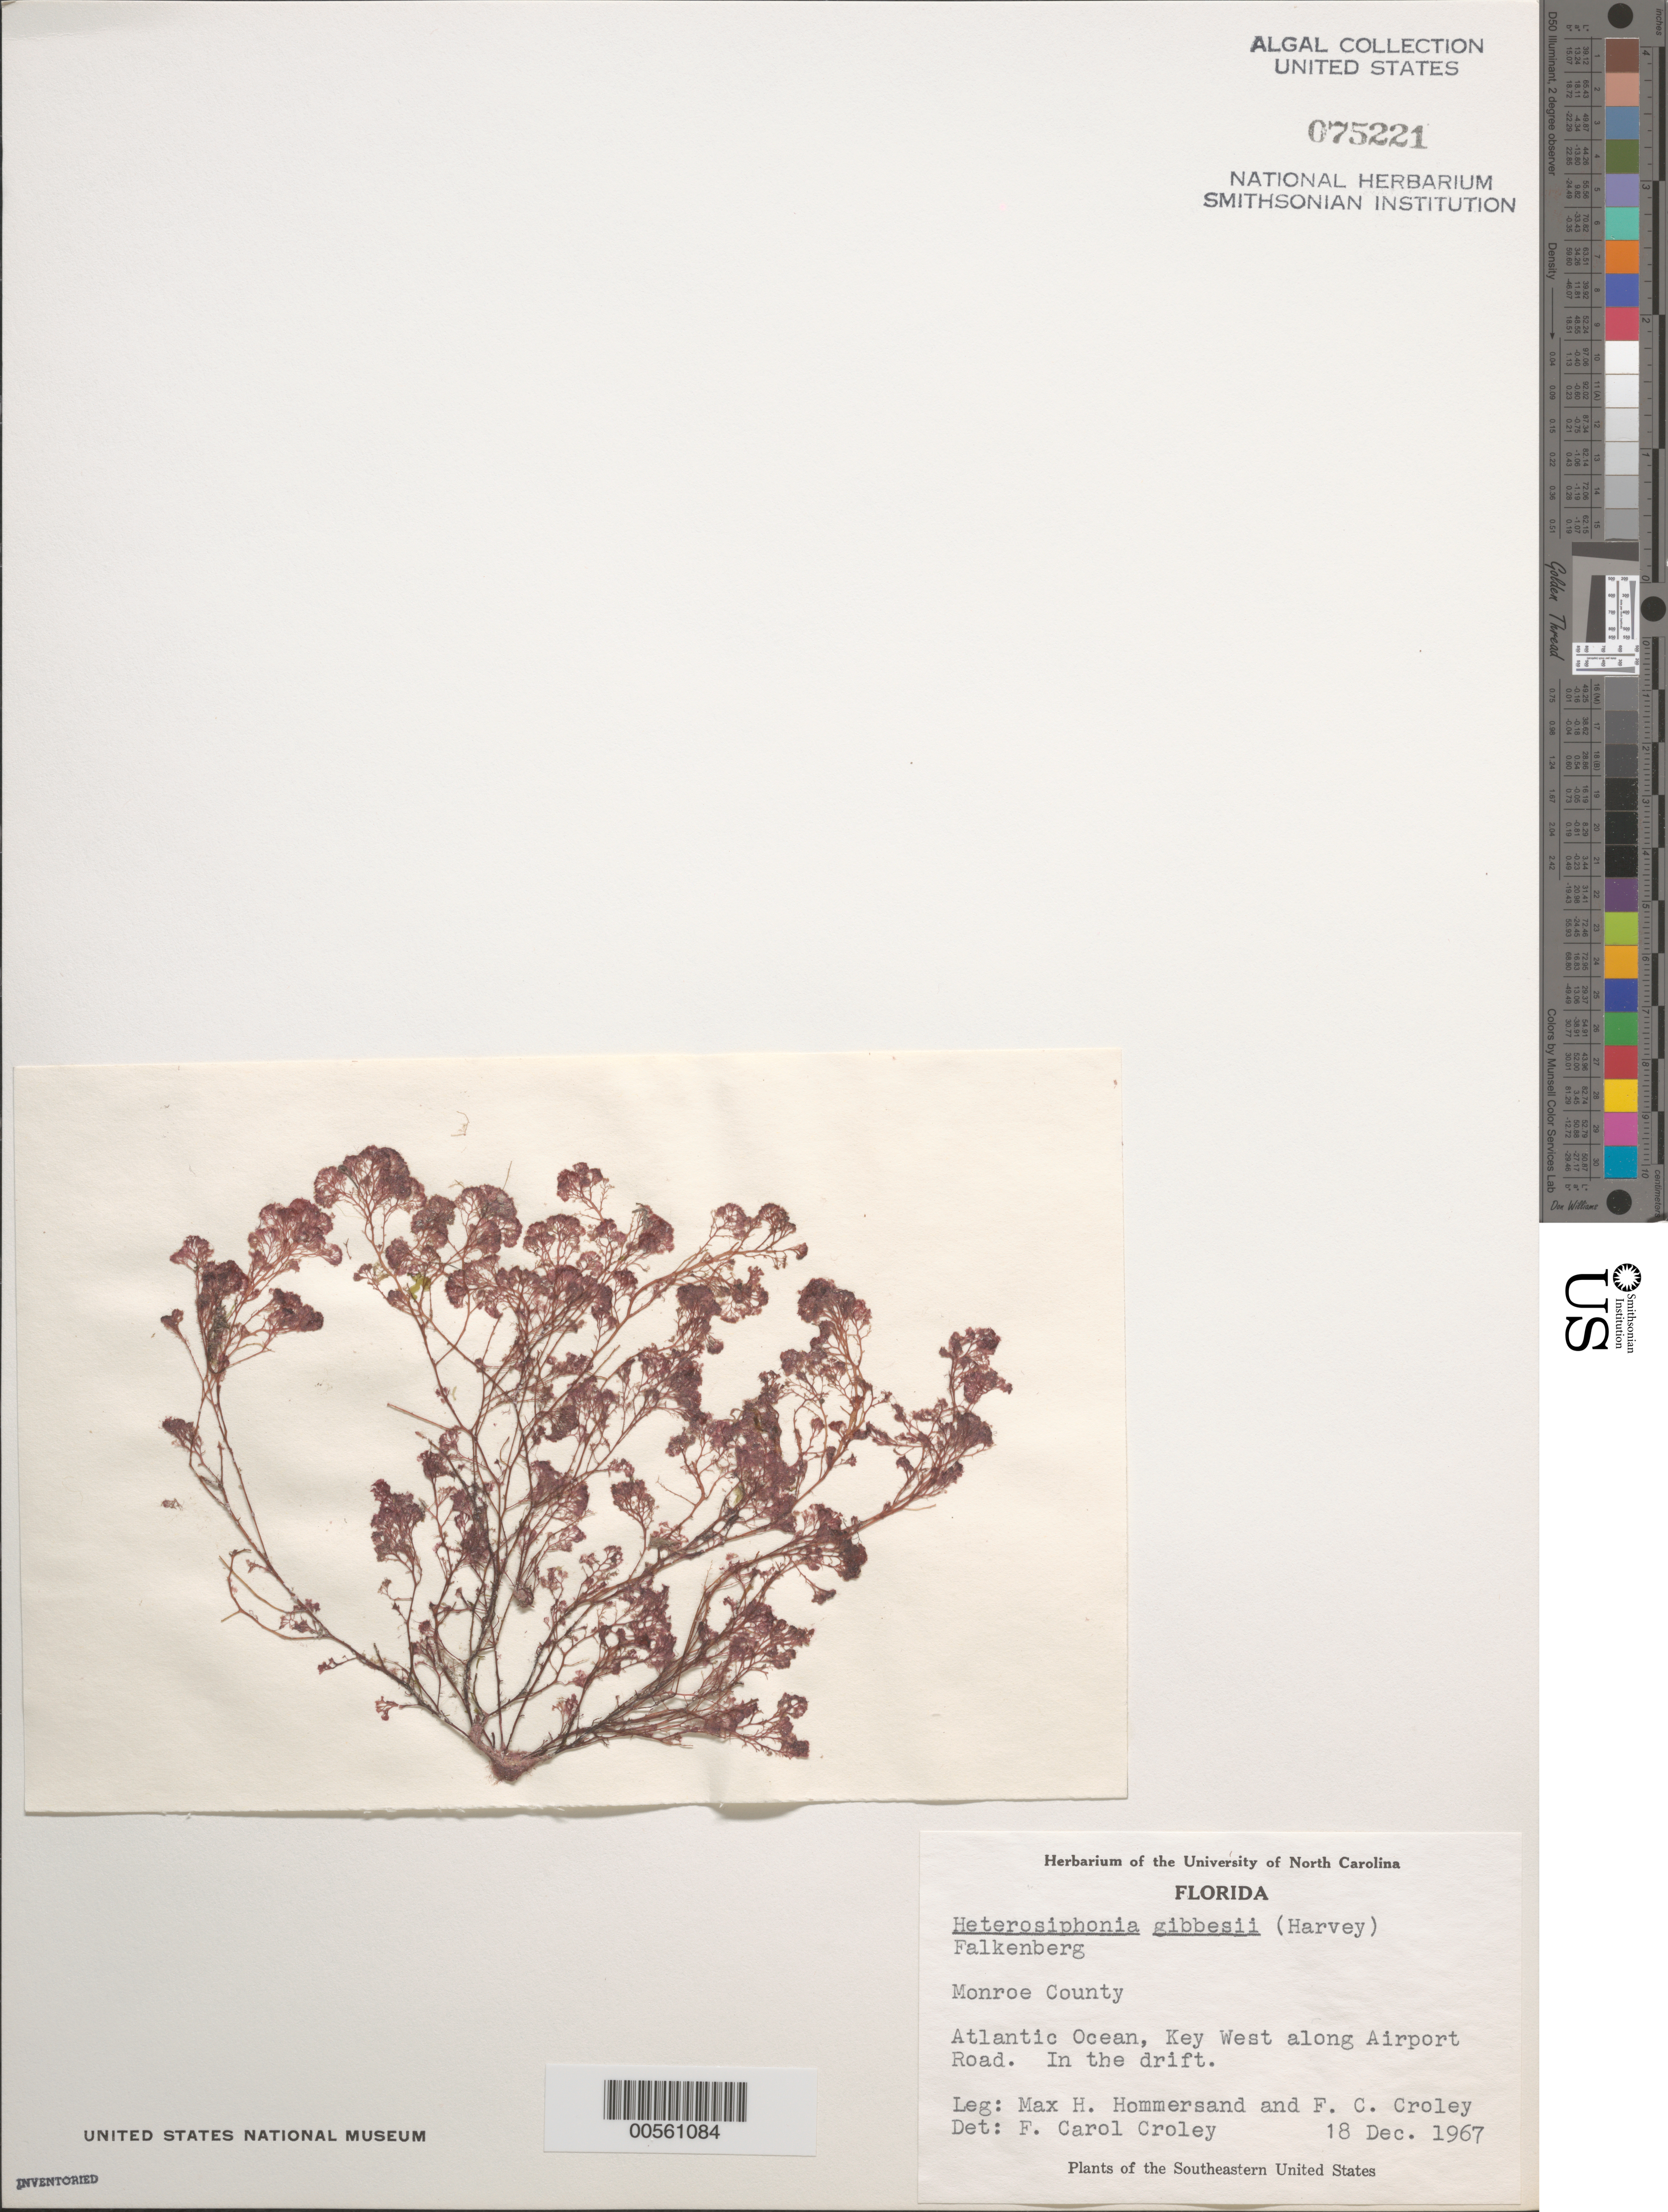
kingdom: Plantae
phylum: Rhodophyta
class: Florideophyceae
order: Ceramiales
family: Dasyaceae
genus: Heterosiphonia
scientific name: Heterosiphonia gibbesii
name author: (Harv.)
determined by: Croley, F. C.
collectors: M. H. Hommersand & F. C. Croley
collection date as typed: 18 Dec 1967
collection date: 1967-12-18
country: United States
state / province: Florida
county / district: Monroe County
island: Key West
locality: Airport Road, Atlantic Ocean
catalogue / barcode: US 75221